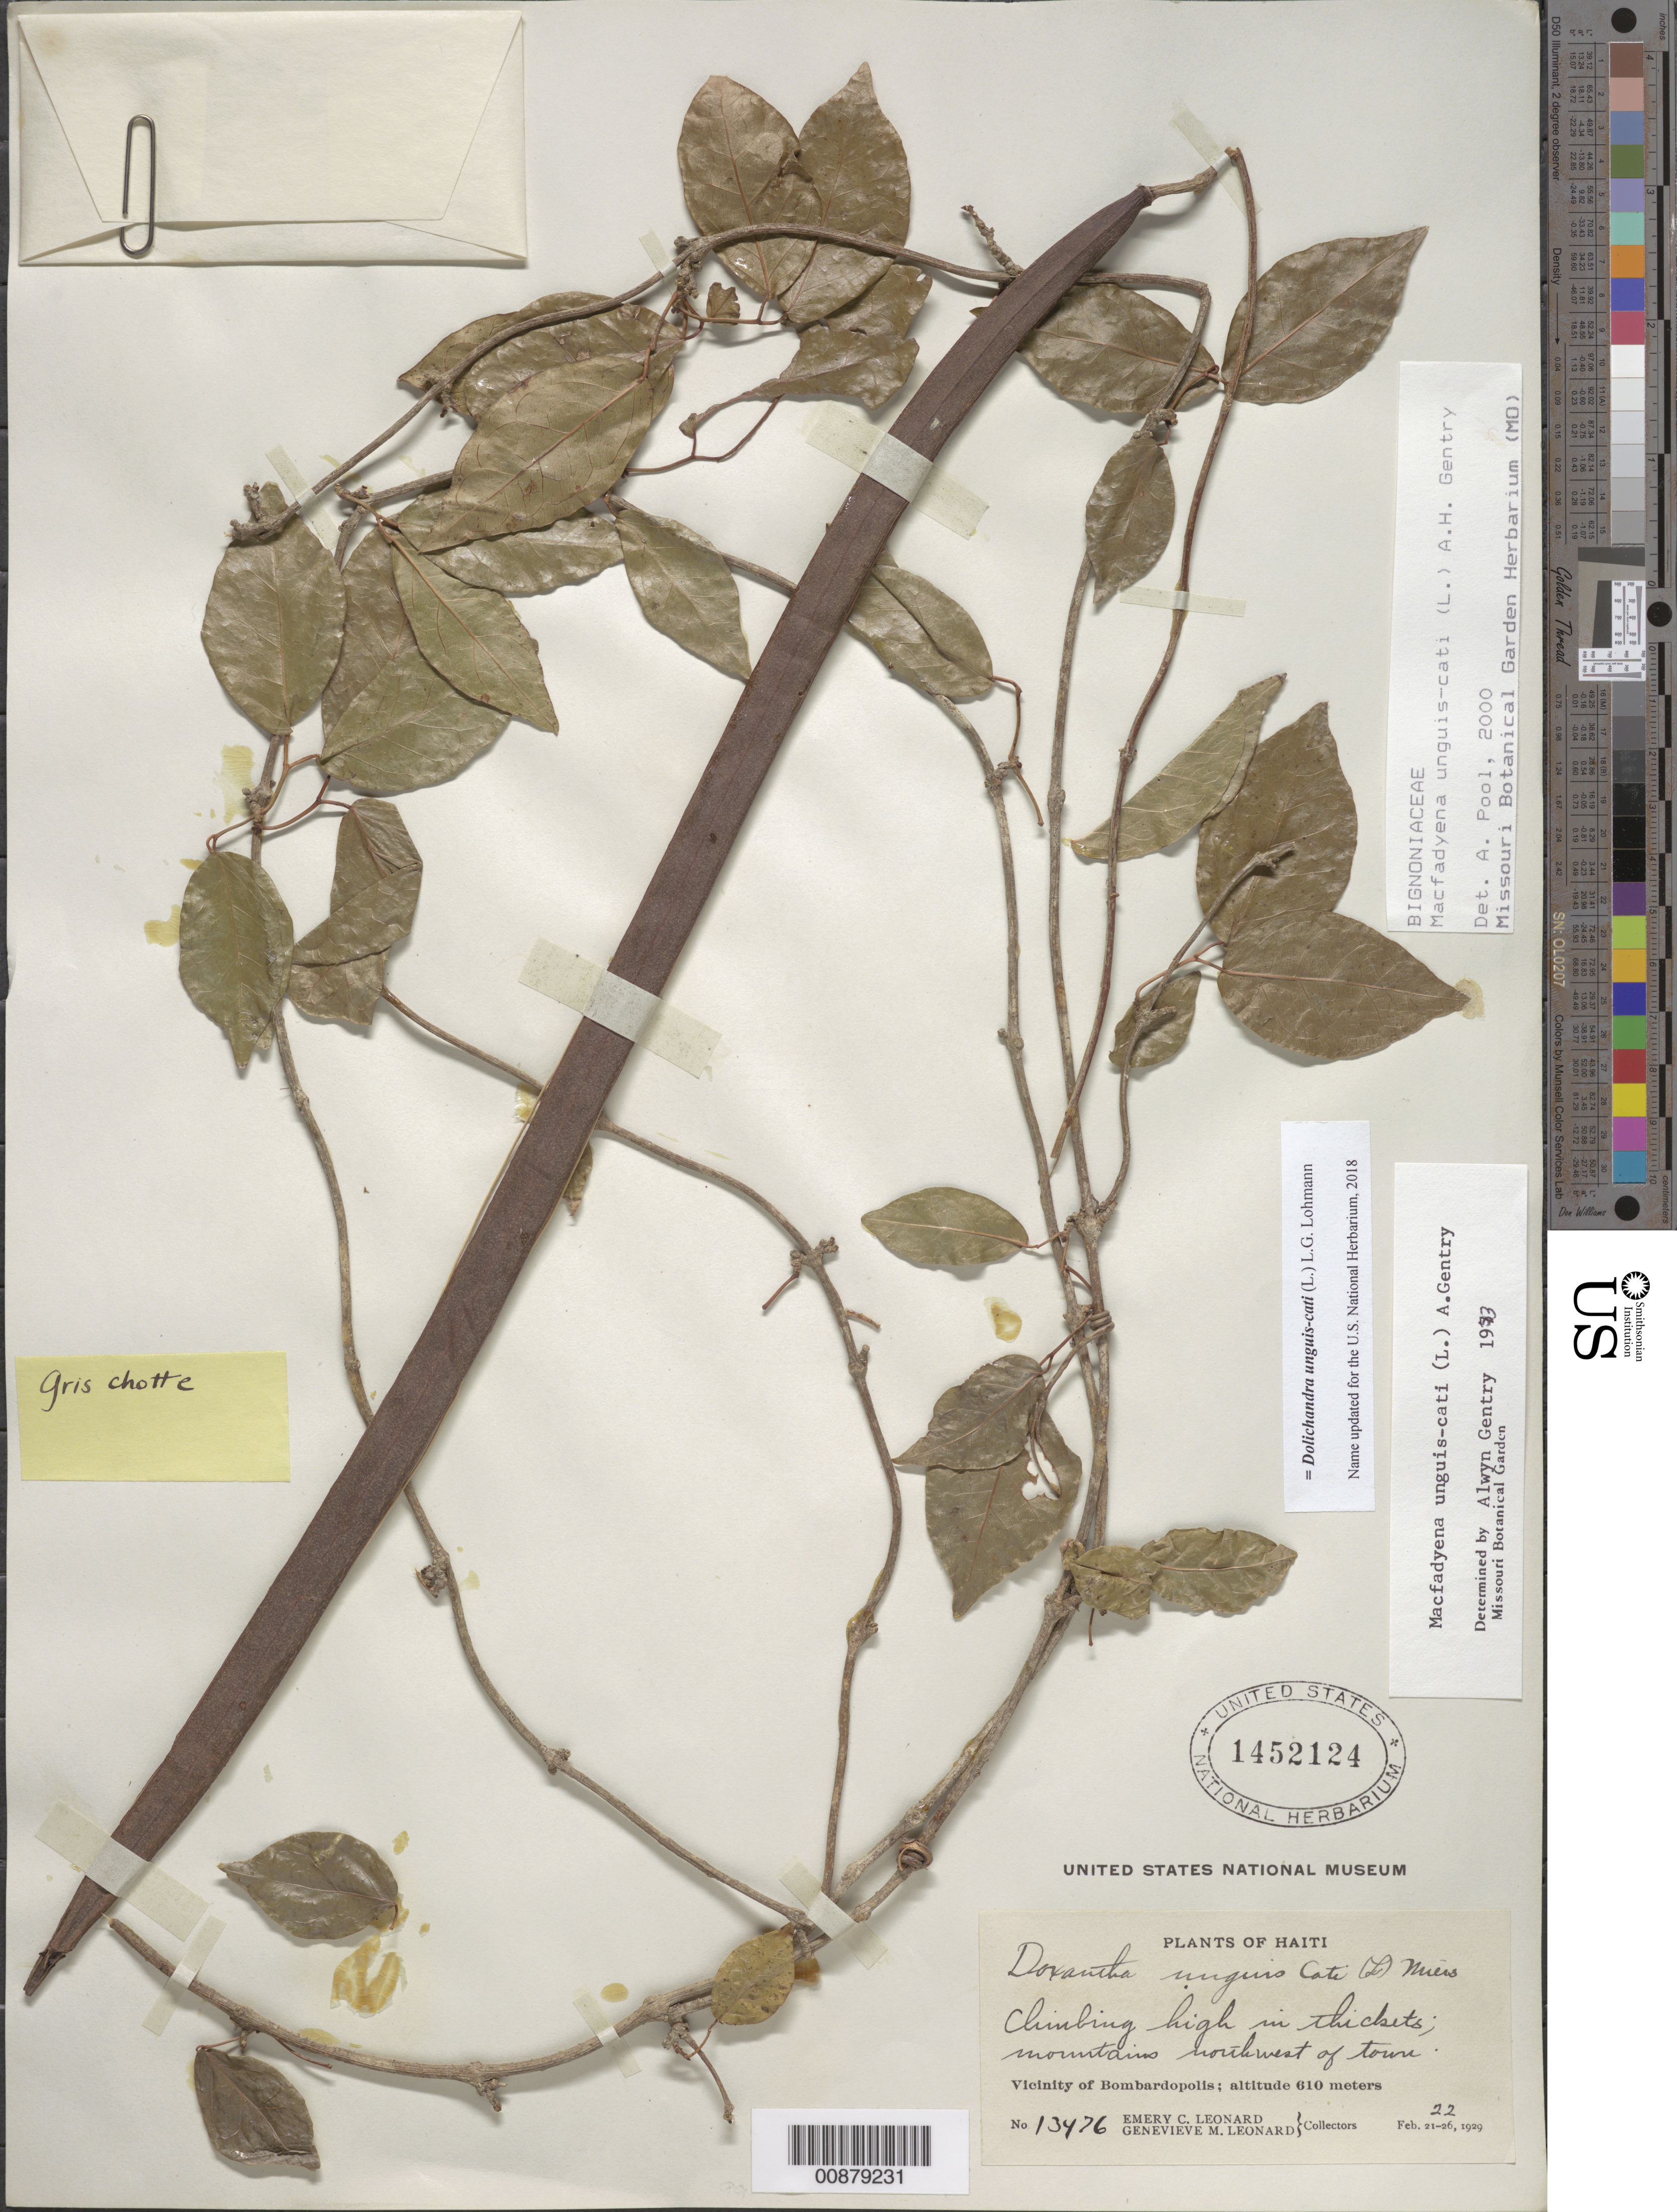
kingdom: Plantae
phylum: Tracheophyta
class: Magnoliopsida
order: Lamiales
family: Bignoniaceae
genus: Dolichandra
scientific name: Dolichandra unguis-cati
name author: (L.) L.G. Lohmann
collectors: E. C. Leonard & G. M. Leonard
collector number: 13476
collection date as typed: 22 Feb 1929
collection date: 1929-02-22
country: Haiti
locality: Vicinity of Bombardopolis, NW of town.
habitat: in thickets in mountains.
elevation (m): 610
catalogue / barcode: US 1452124